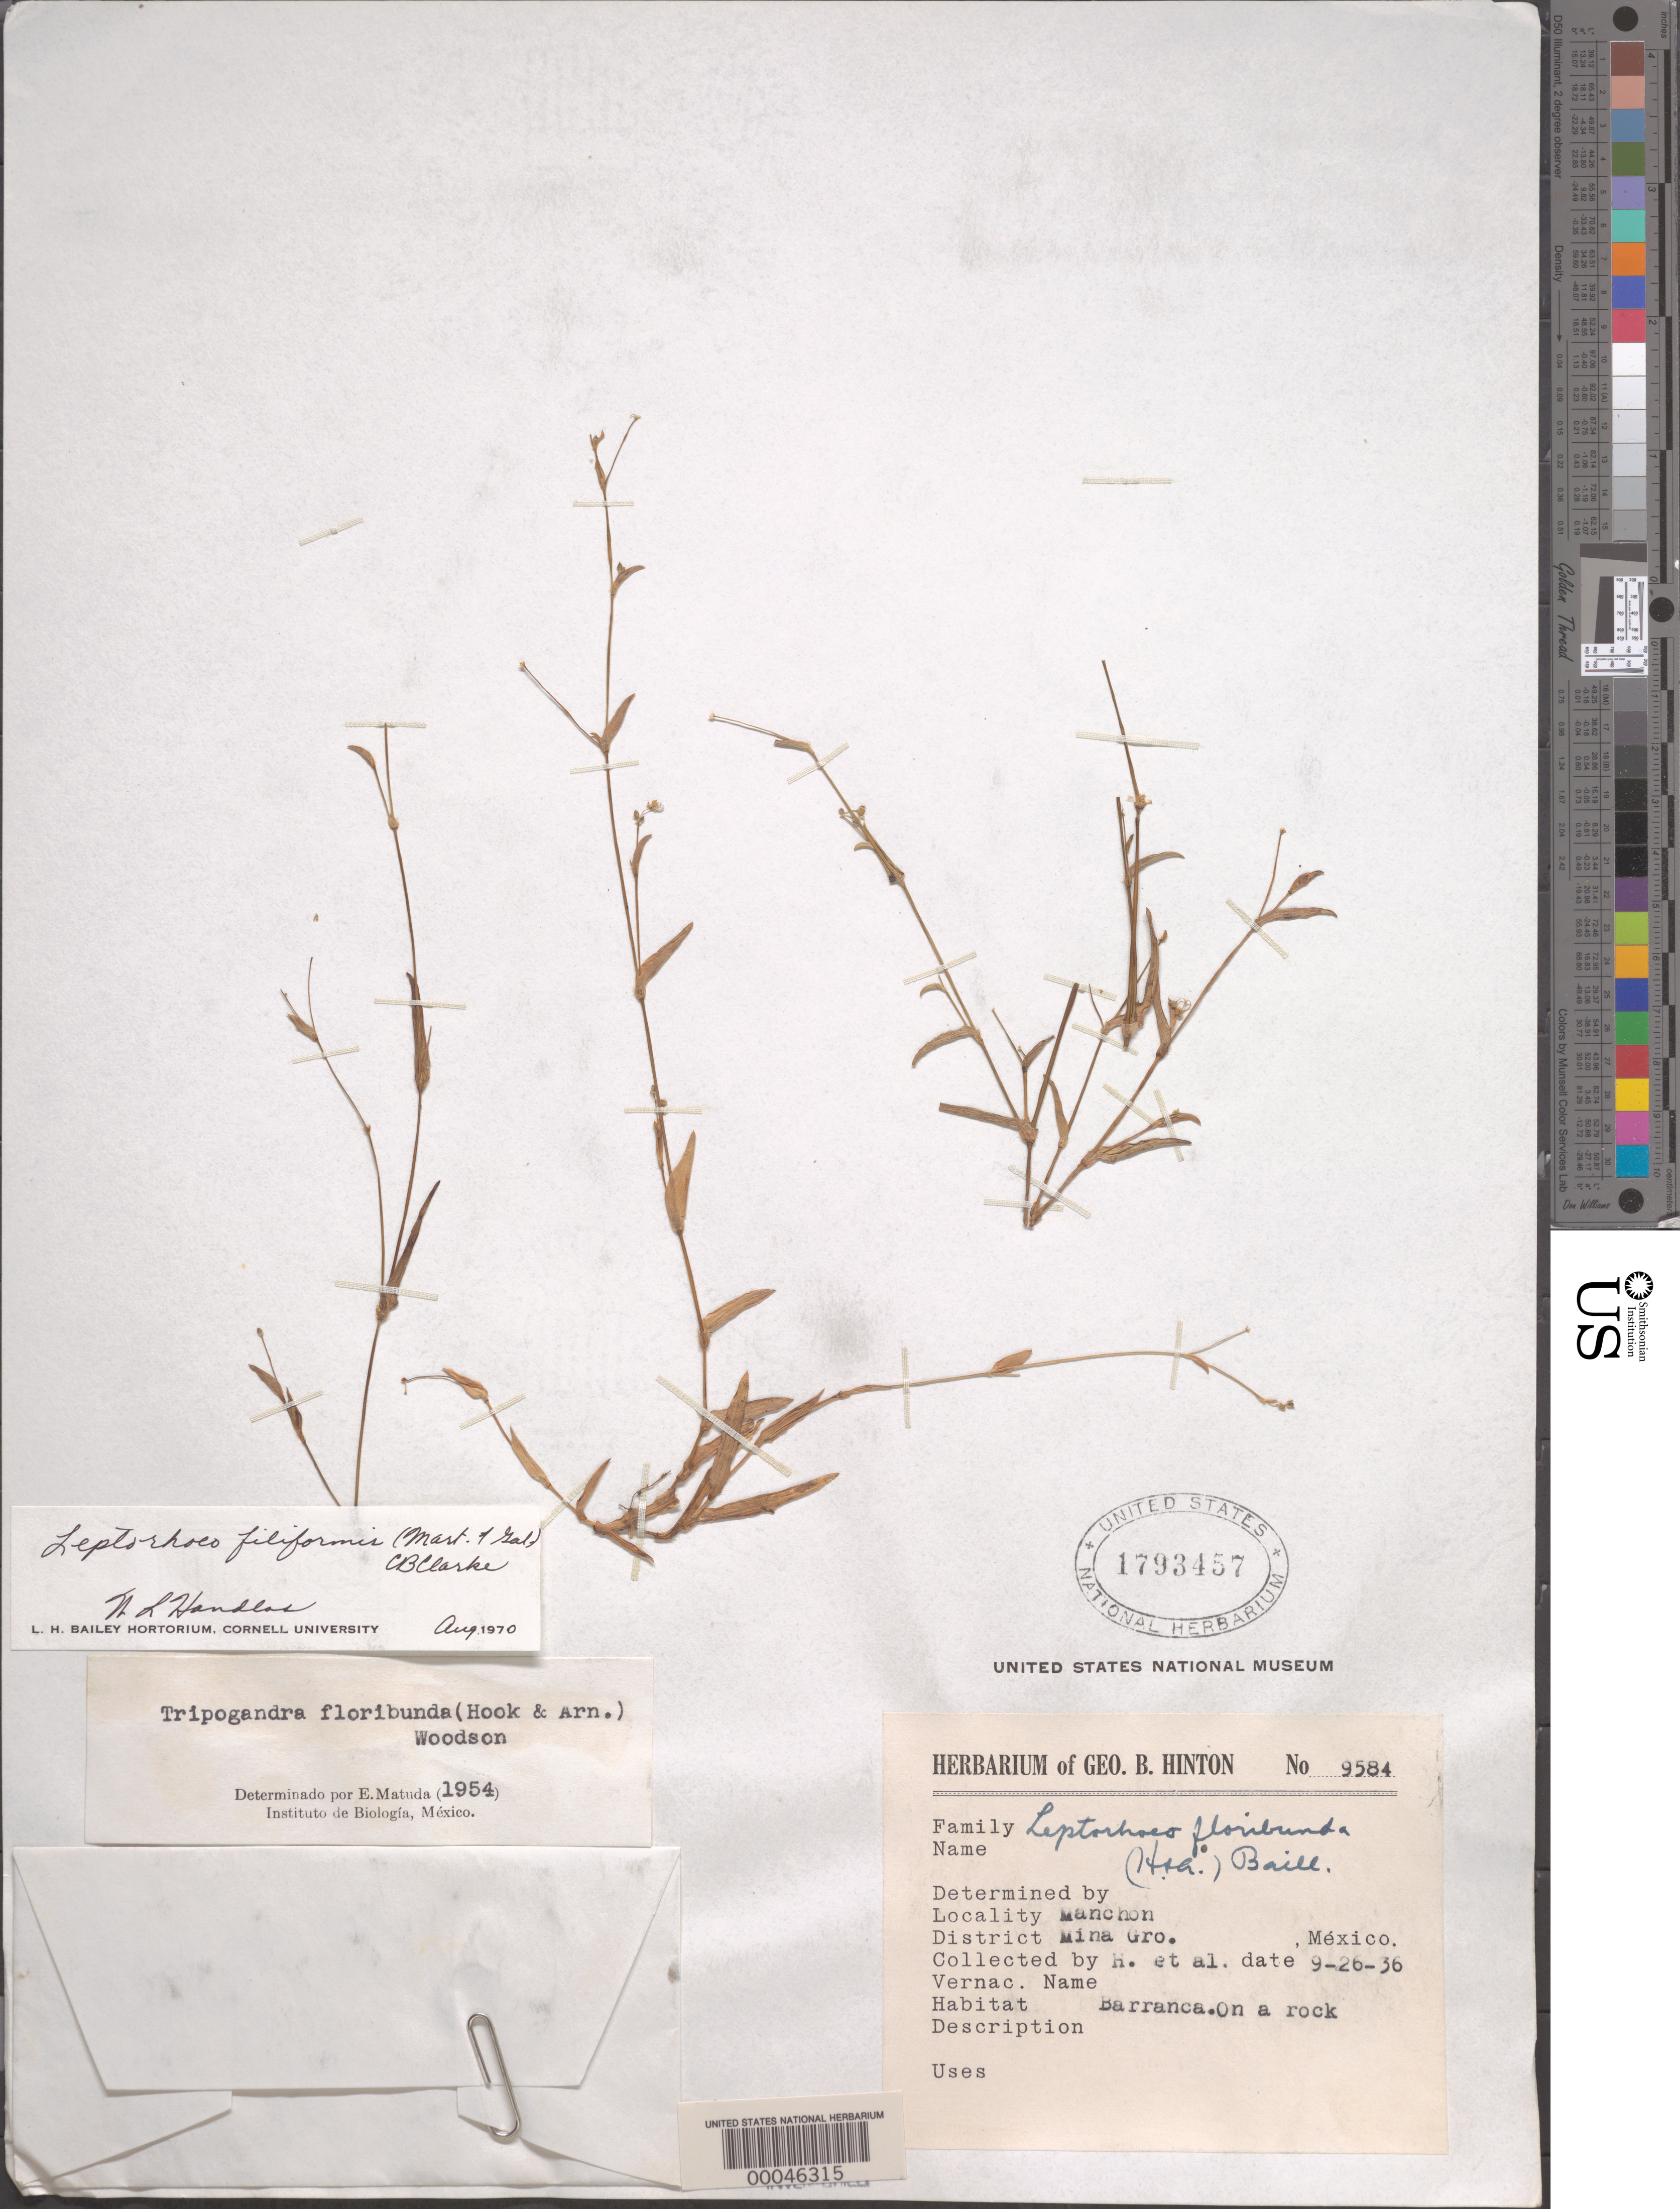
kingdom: Plantae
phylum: Tracheophyta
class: Liliopsida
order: Commelinales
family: Commelinaceae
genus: Callisia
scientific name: Callisia filiformis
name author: (M. Martens & Galeotti) D.R. Hunt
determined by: Handlos, W. L.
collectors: G. B. Hinton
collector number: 9584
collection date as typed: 26 Sep 1936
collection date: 1936-09-26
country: Mexico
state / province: Guerrero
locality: Mina mun. (?), manchon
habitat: Rocky barranca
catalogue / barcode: US 1793457